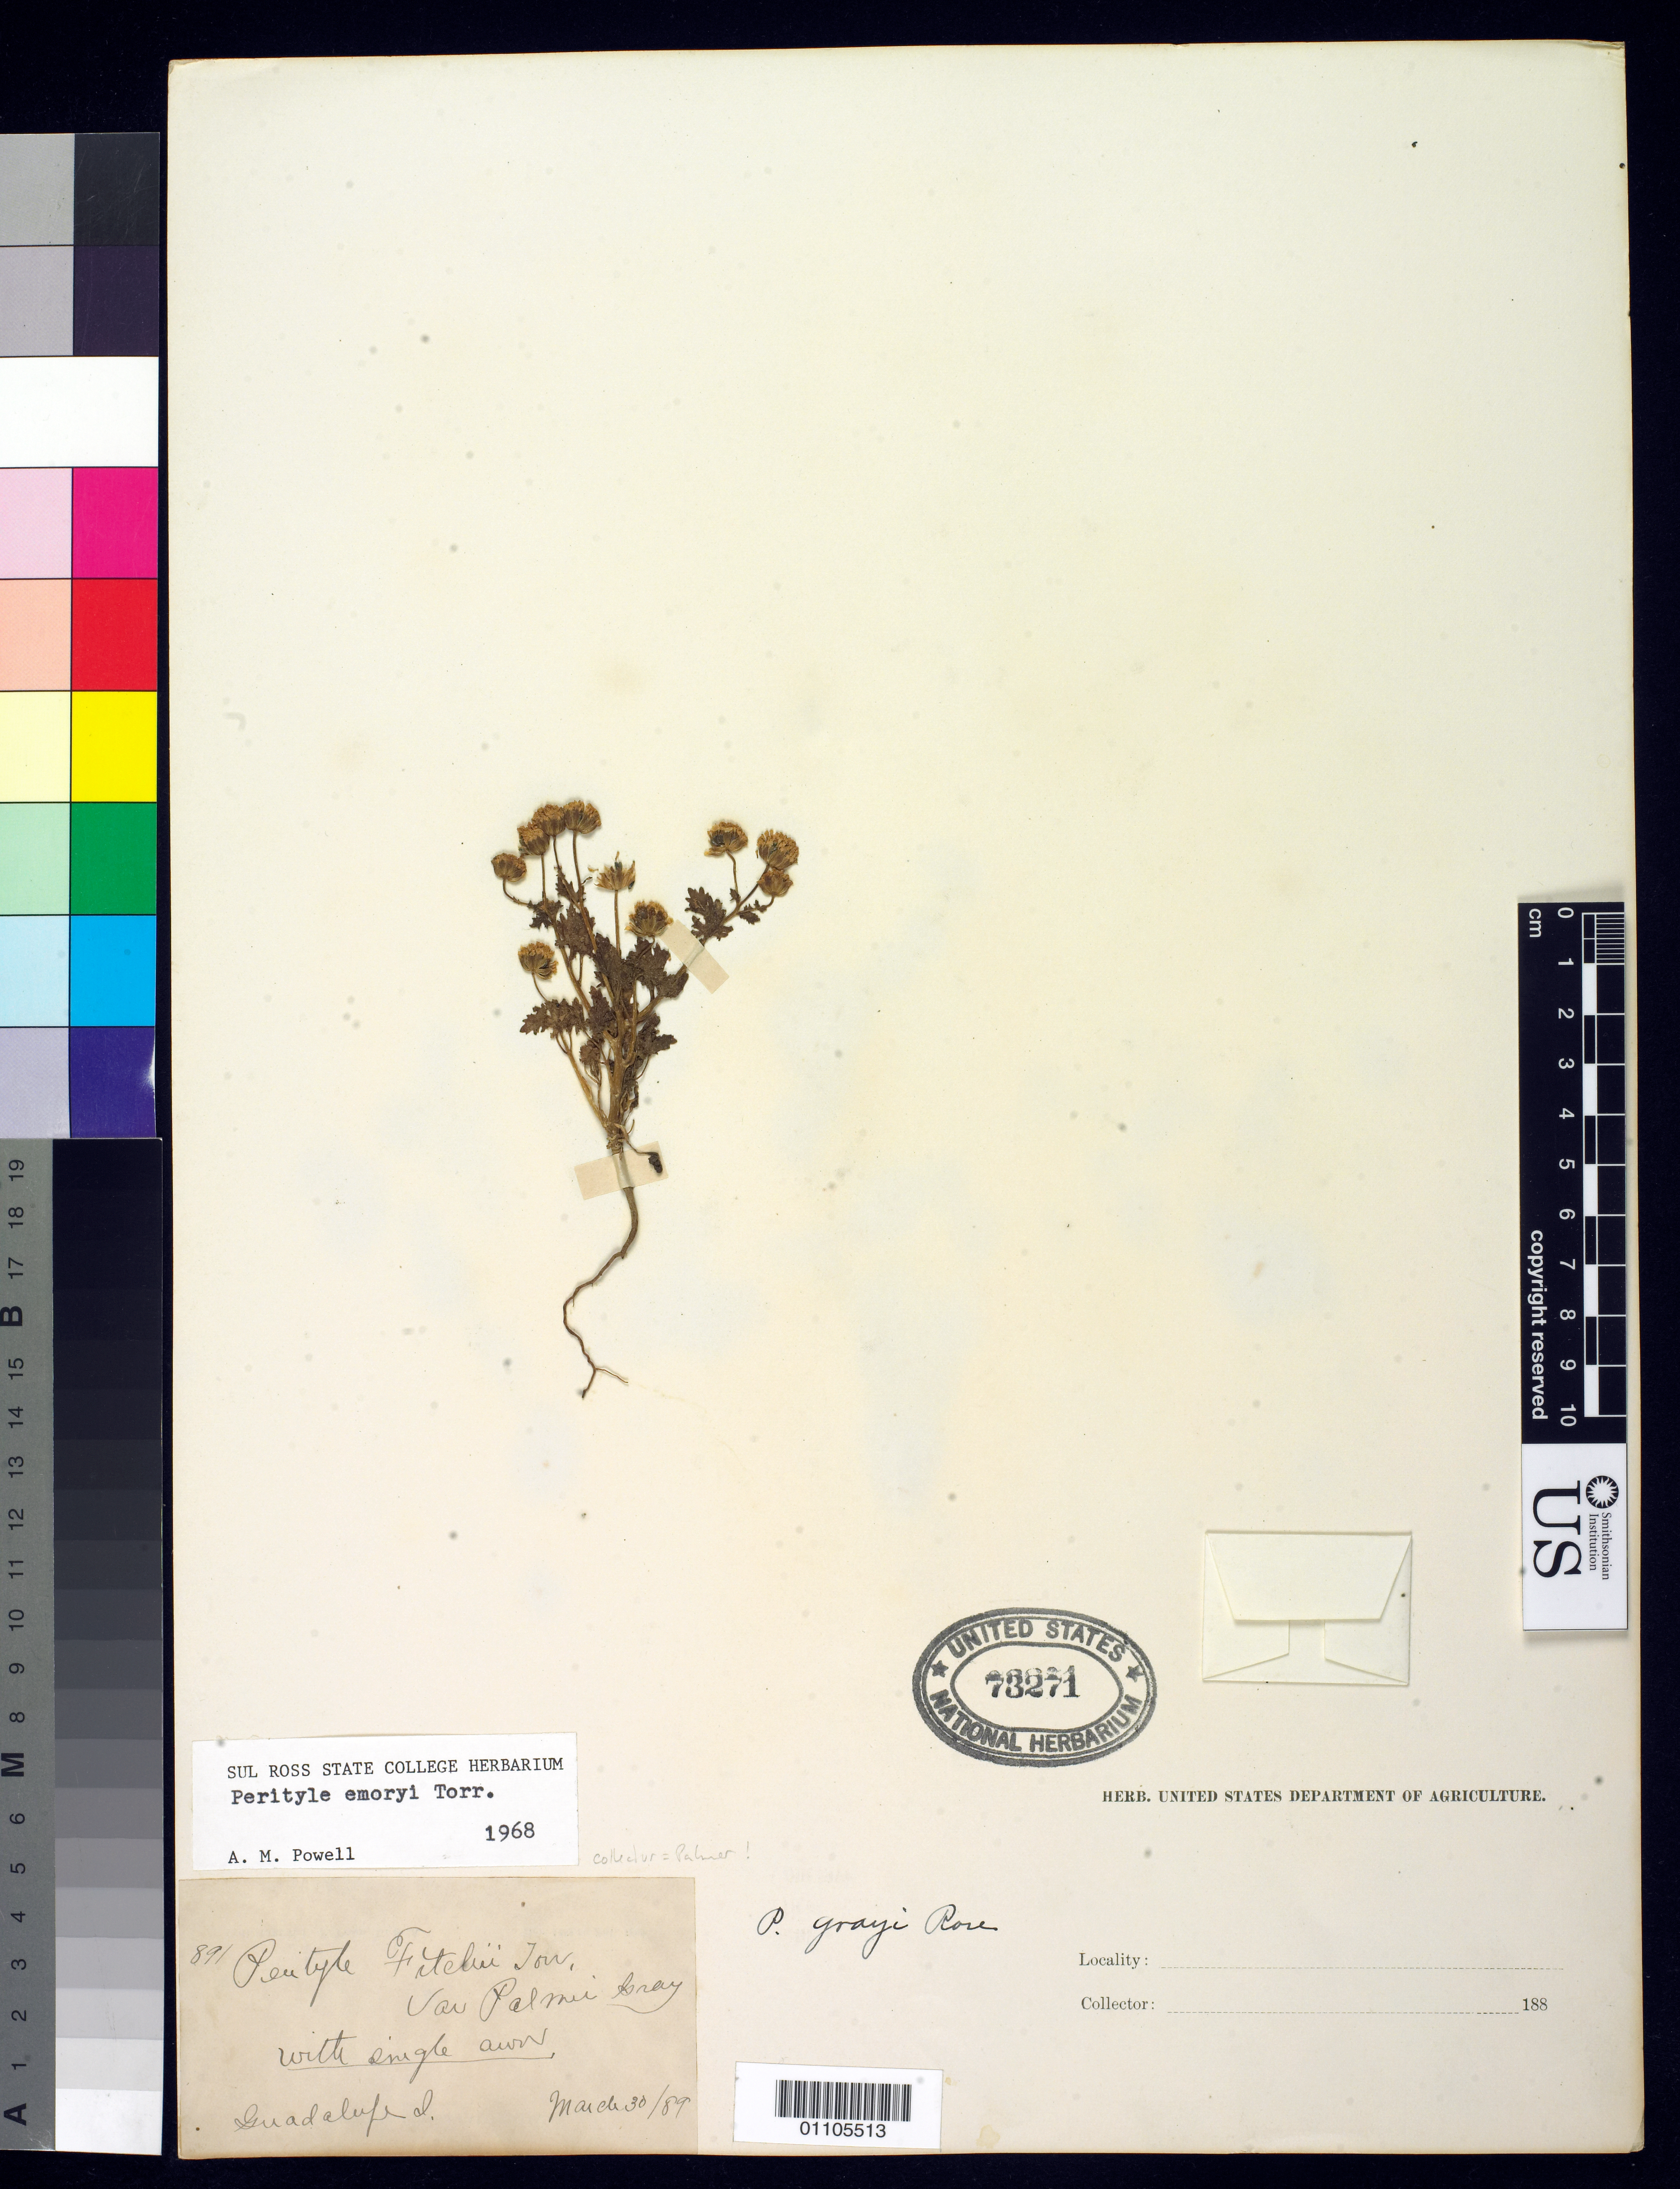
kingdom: Plantae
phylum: Tracheophyta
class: Magnoliopsida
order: Asterales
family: Asteraceae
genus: Perityle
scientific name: Perityle grayi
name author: Rose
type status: Syntype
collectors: E. Palmer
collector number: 891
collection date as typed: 30 Mar 1889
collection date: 1889-03-30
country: Mexico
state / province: Baja California Norte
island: Guadalupe Island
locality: Lower California, Guadalupe Island.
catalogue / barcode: US 73271